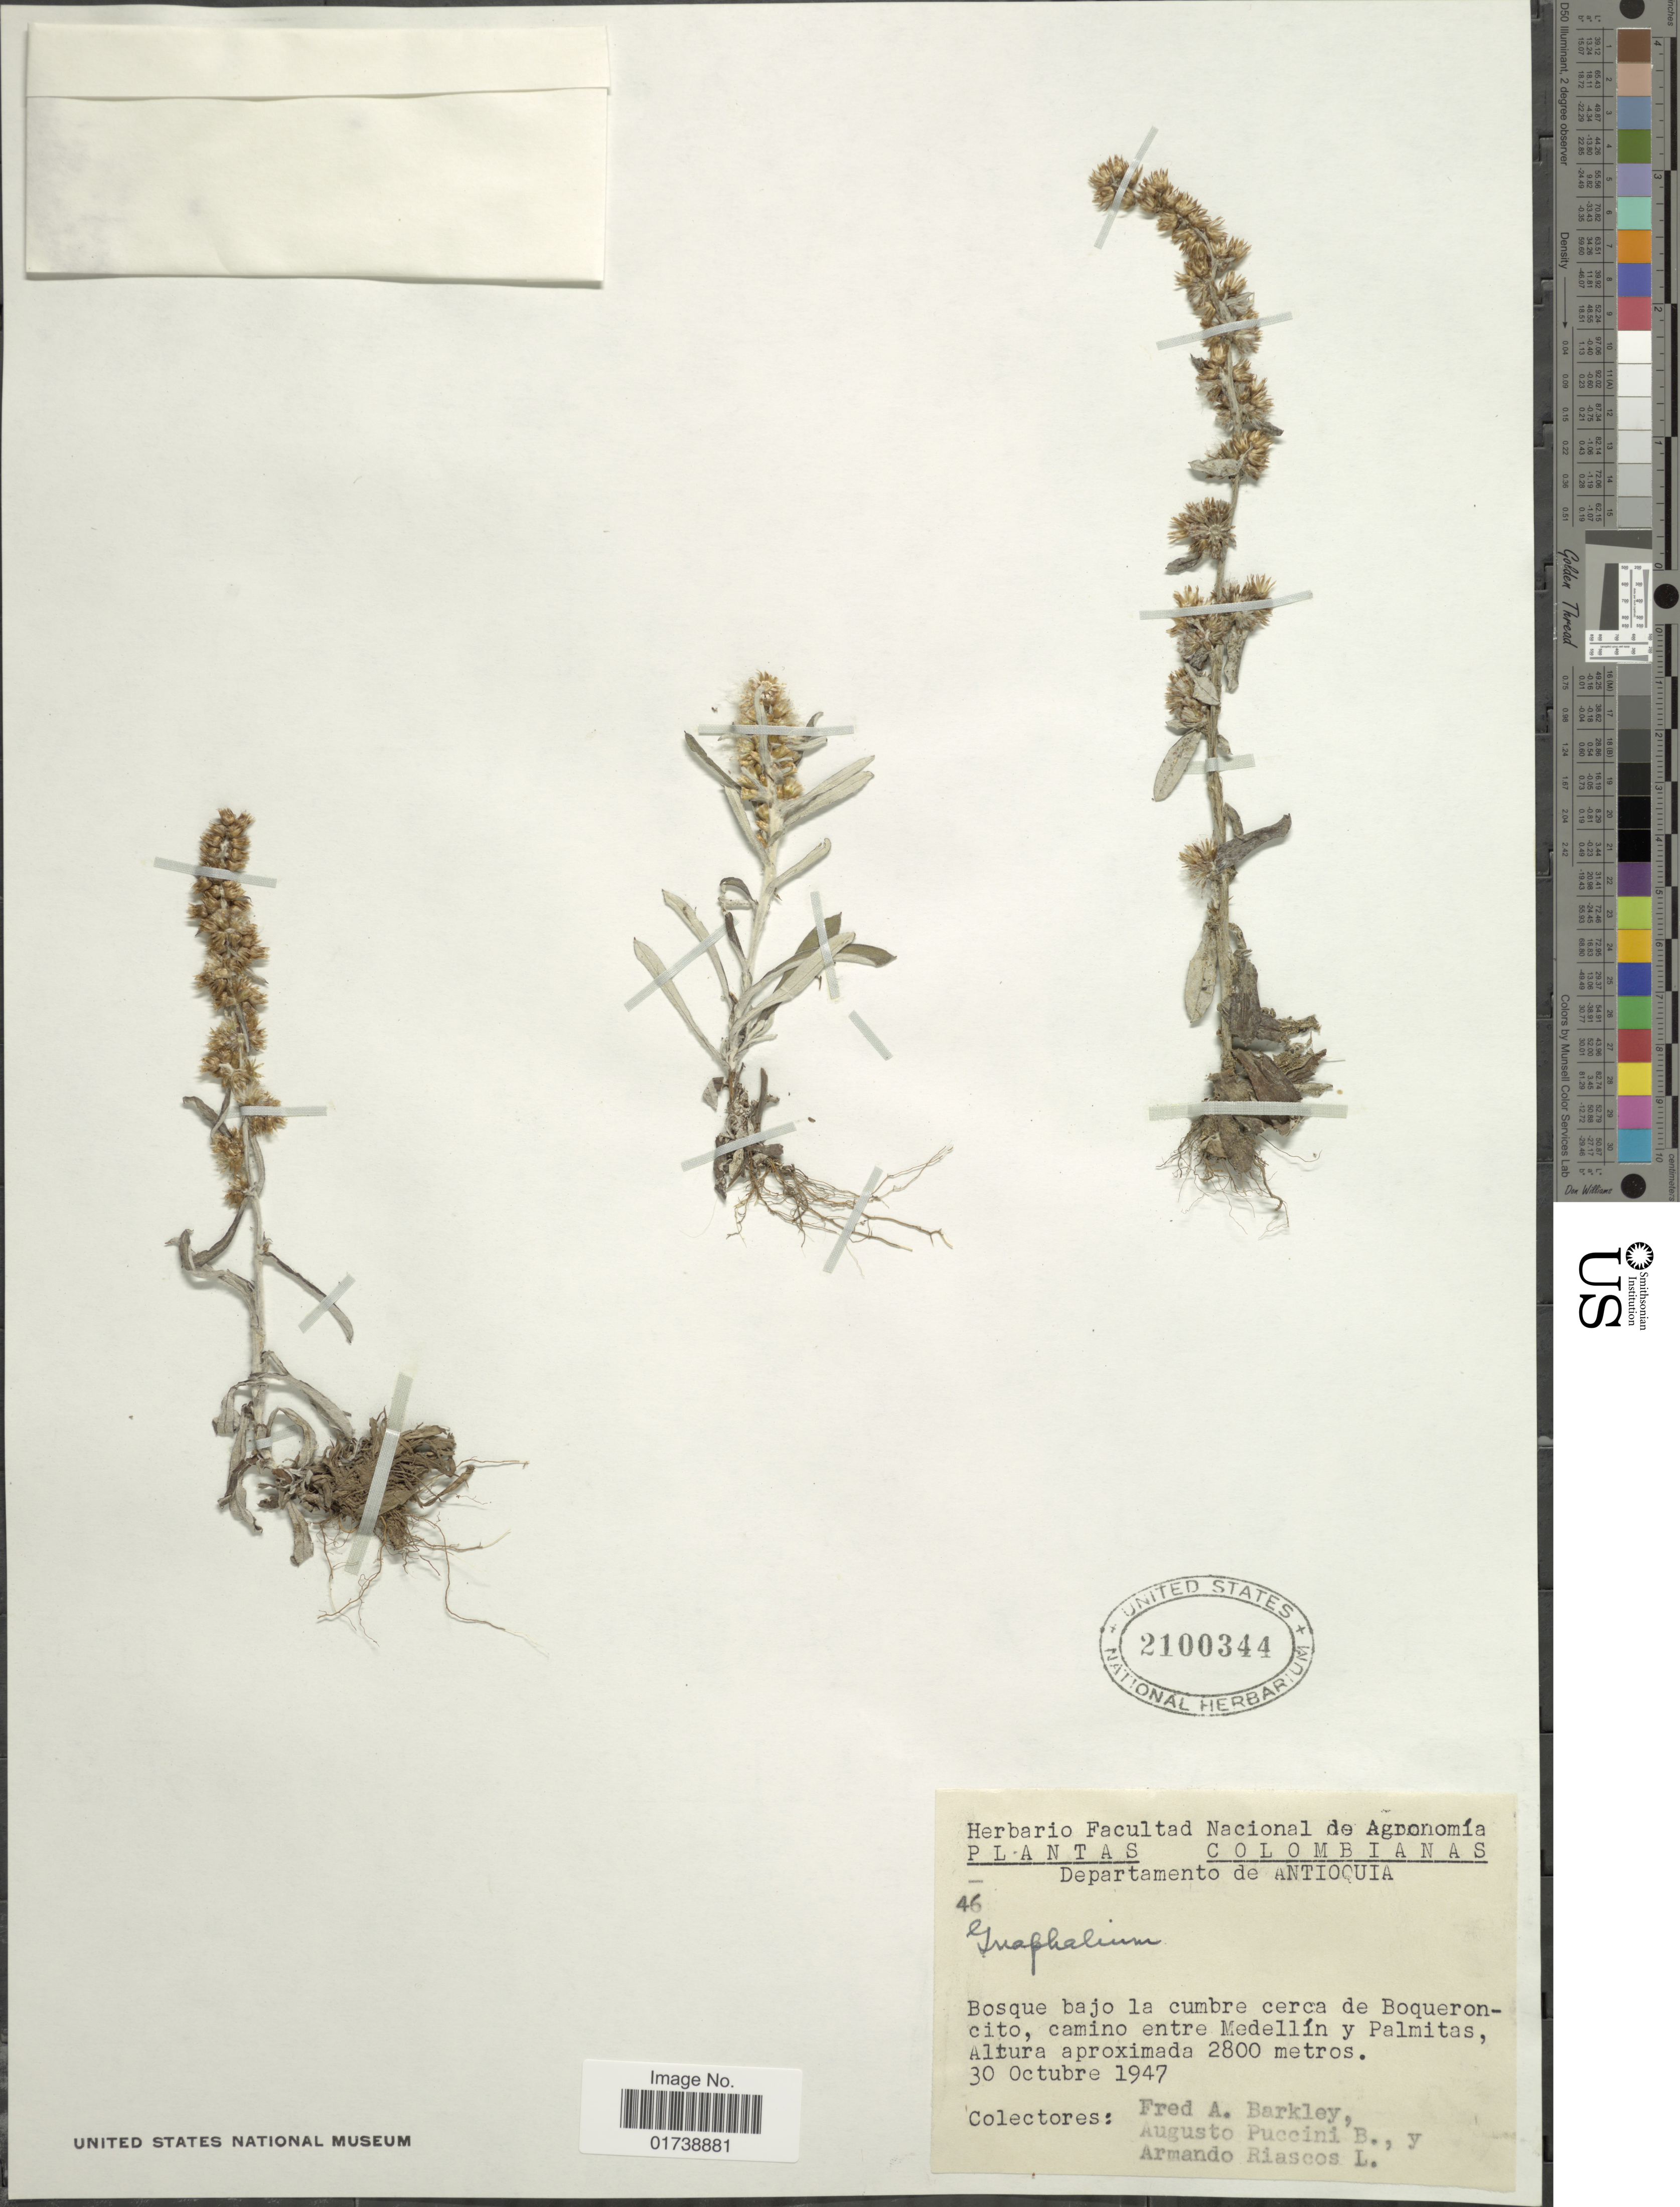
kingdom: Plantae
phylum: Tracheophyta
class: Magnoliopsida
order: Asterales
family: Asteraceae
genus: Gamochaeta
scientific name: Gamochaeta sp.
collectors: F. A. Barkley, A. Puccini B. & A. Riascos L.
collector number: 46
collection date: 1947-10-30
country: Colombia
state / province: Antioquia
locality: Bosque bajo la cumbre cerca de Boqueron-cito, camino entre Medellin y Palmitas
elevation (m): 2800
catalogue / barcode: US 2100344